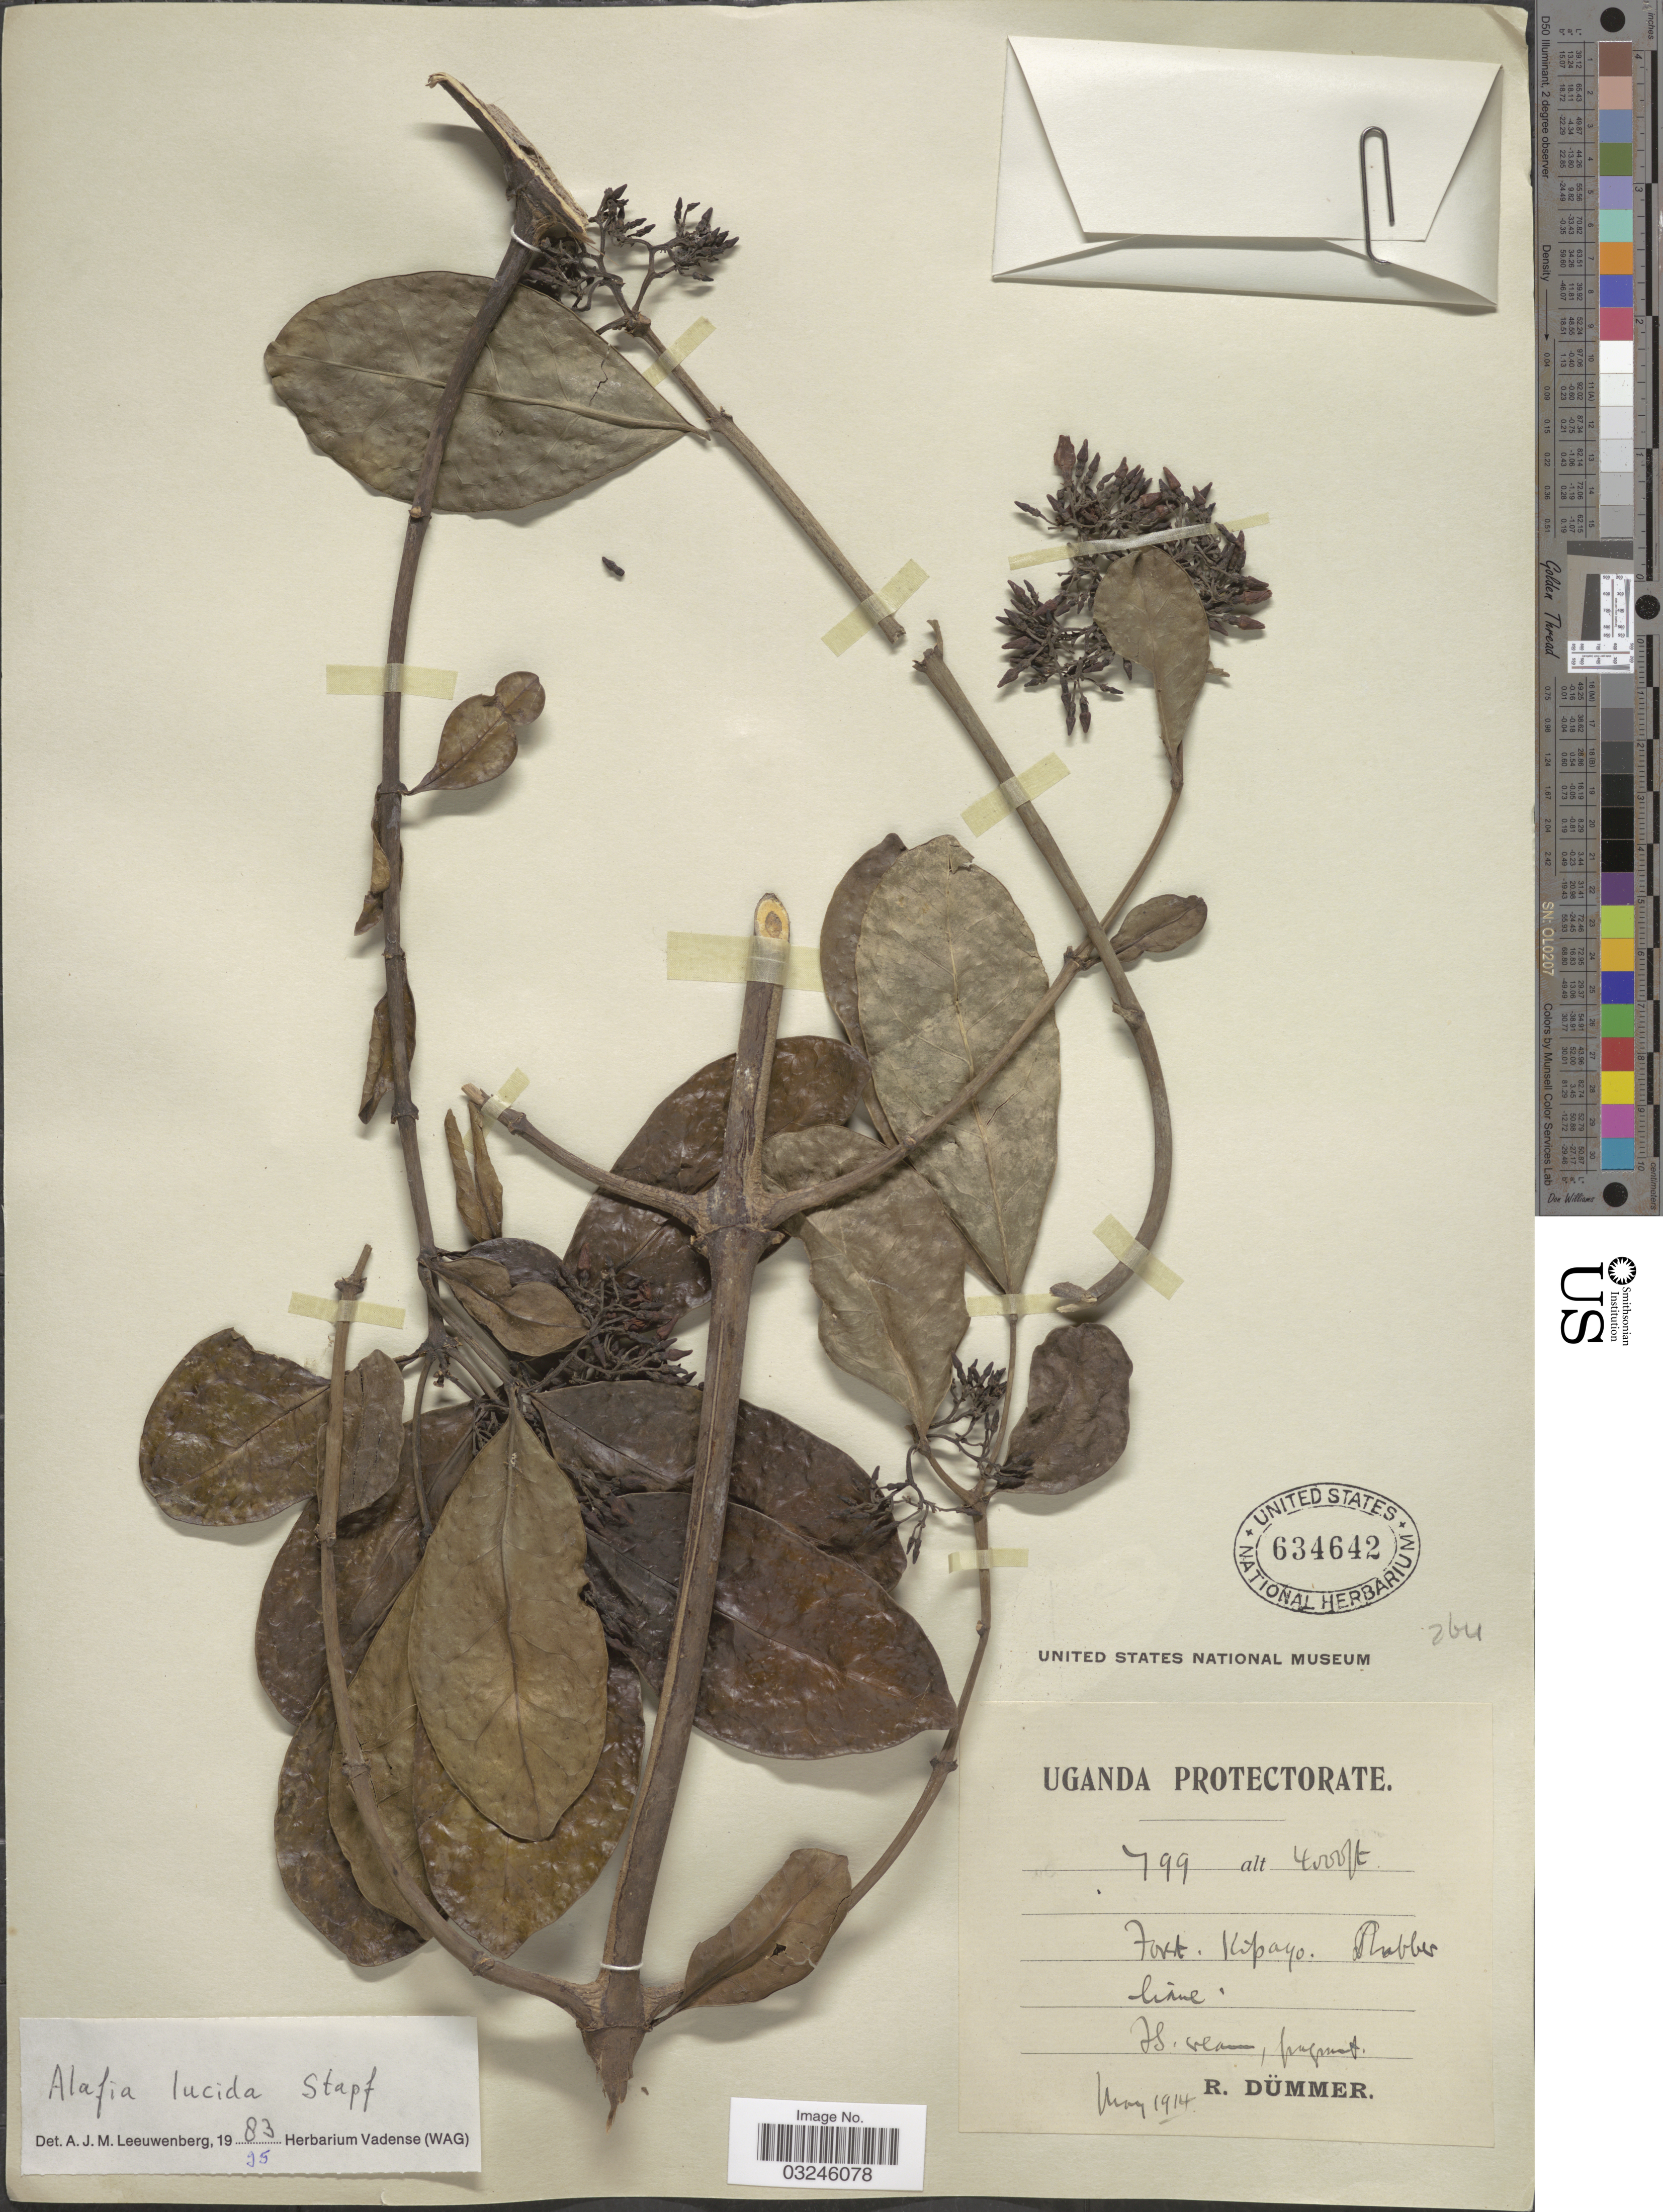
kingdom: Plantae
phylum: Tracheophyta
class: Magnoliopsida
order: Gentianales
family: Apocynaceae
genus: Alafia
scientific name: Alafia lucida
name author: Stapf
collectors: R. A. Dümmer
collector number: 799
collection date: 1914-05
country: Uganda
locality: Kipayo.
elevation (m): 1372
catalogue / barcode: US 634642